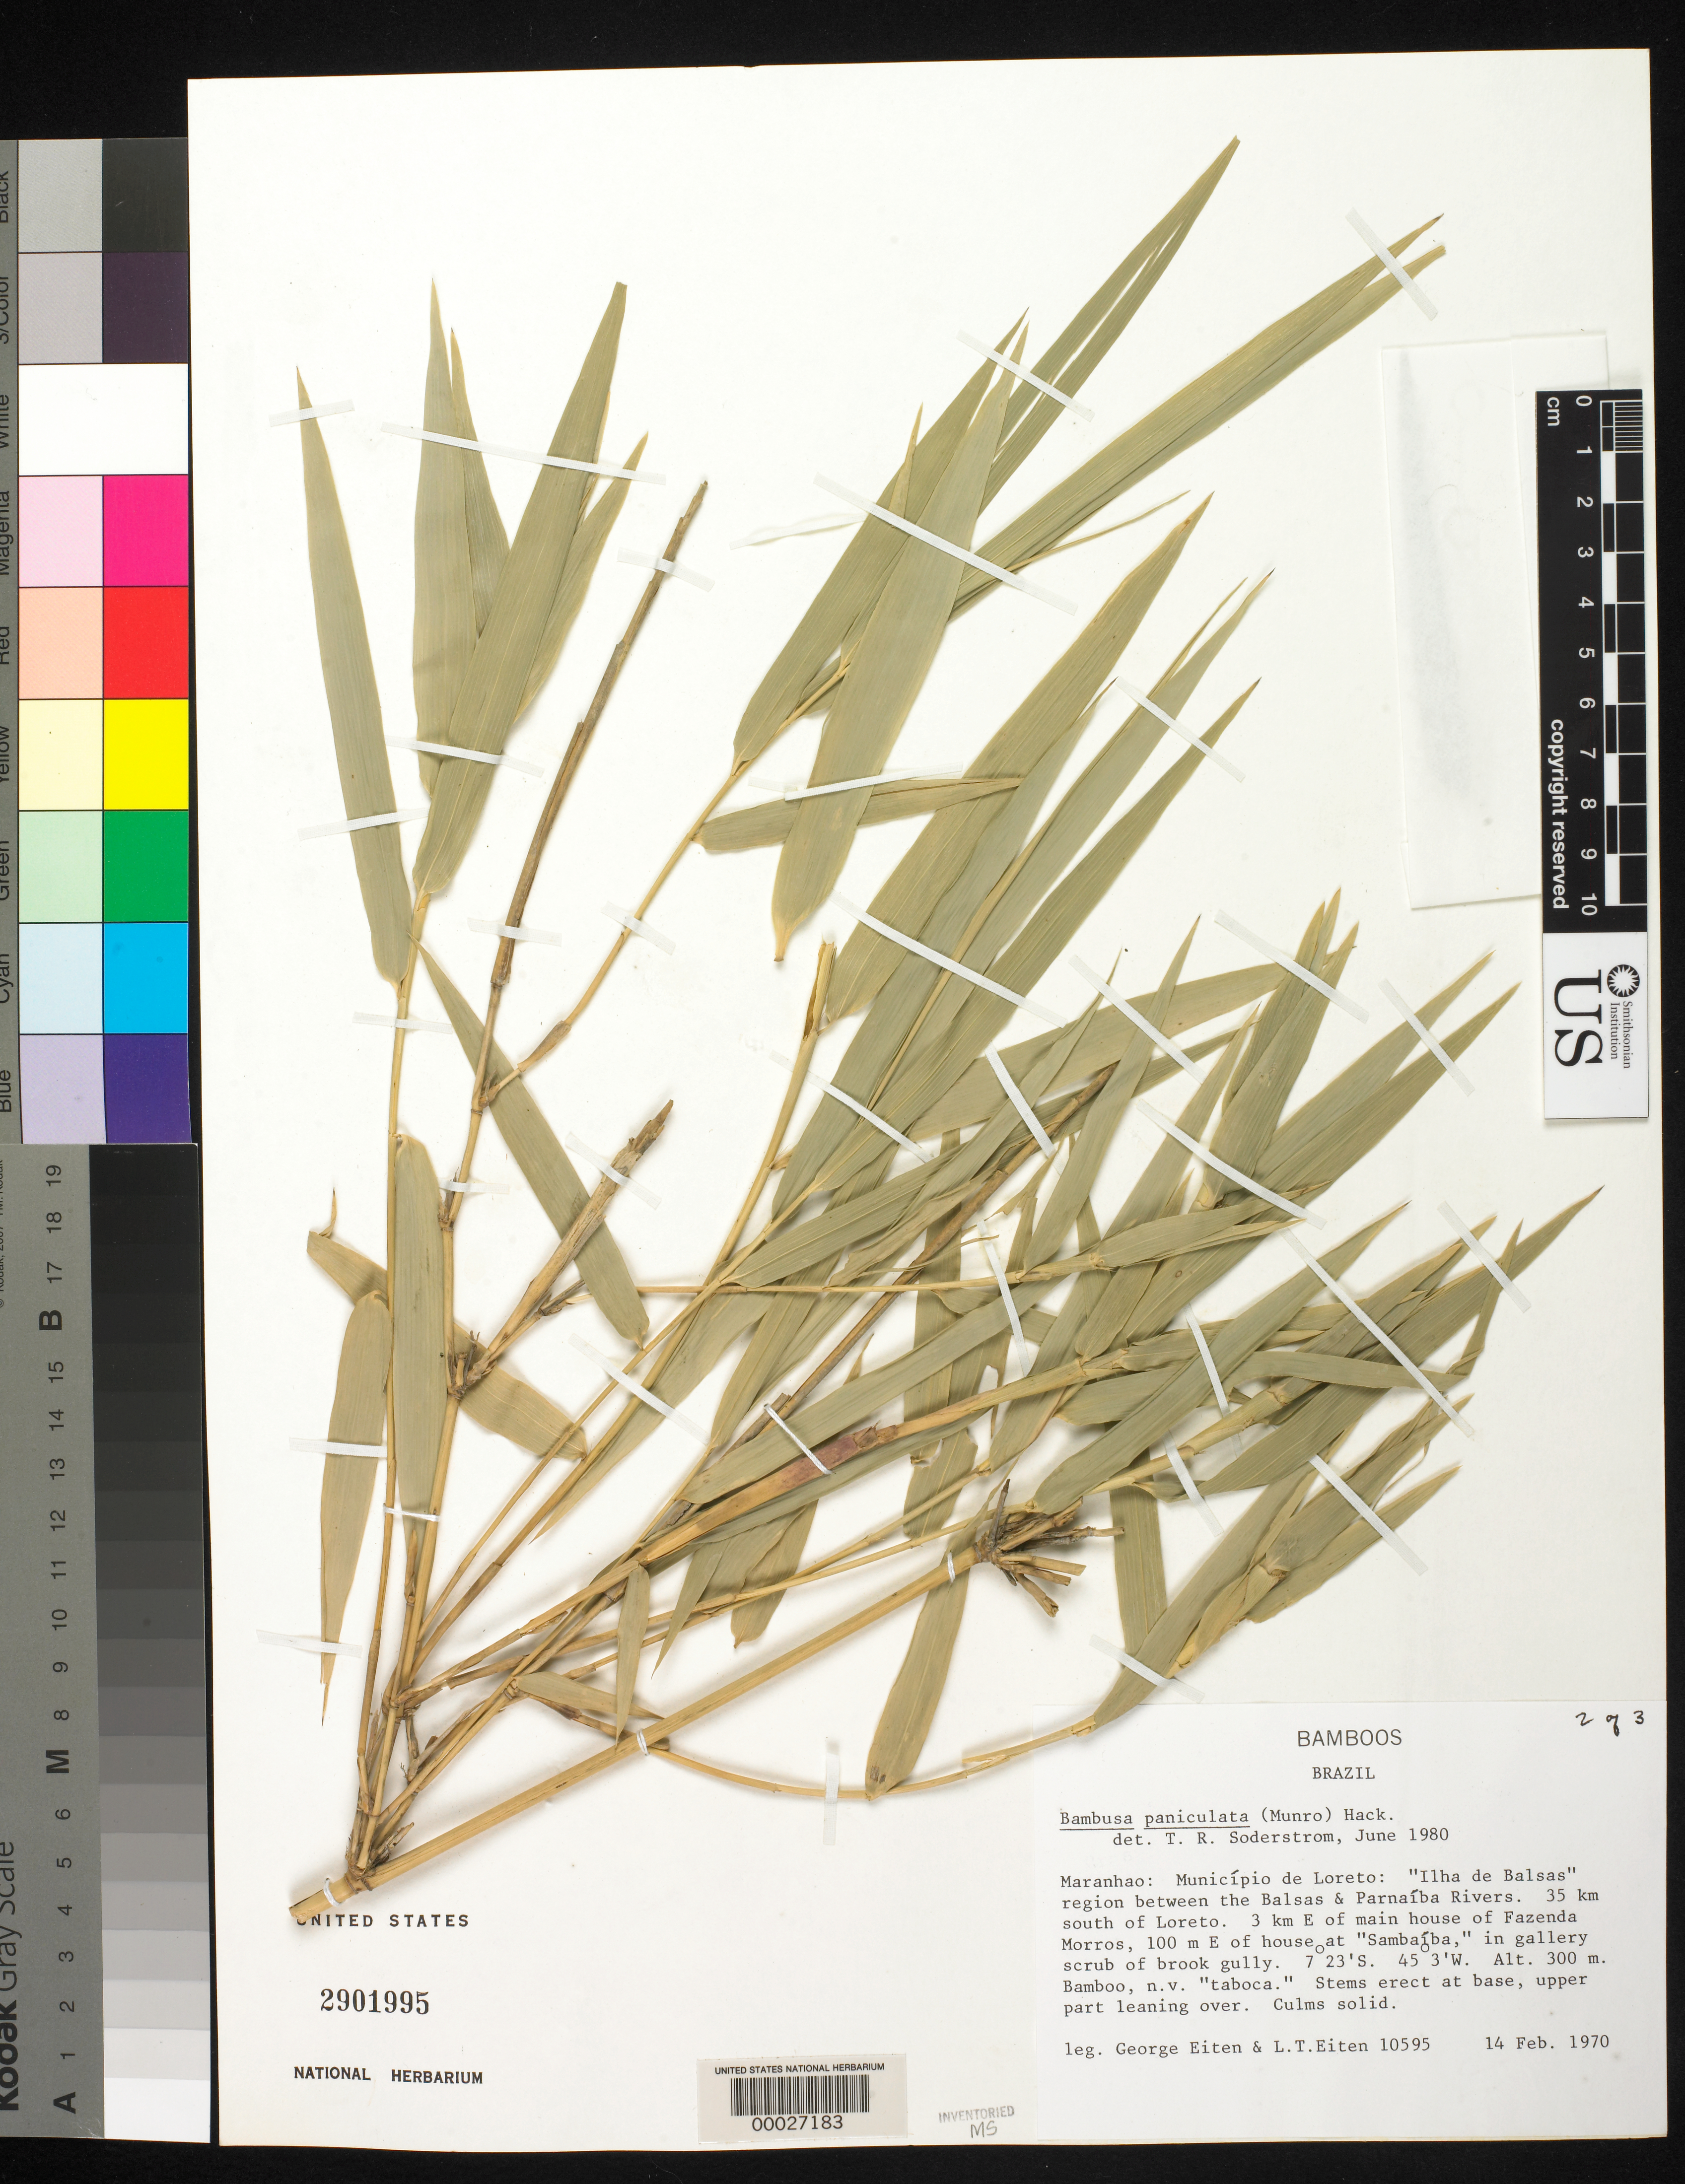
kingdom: Plantae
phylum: Tracheophyta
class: Liliopsida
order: Poales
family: Poaceae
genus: Bambusa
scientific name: Bambusa paniculata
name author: (Munro) Hack.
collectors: G. Eiten & L. T. Eiten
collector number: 10595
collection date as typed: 14 Feb 1970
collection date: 1970-02-14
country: Brazil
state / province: Maranhão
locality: Loreto, ilha de balsas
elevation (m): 300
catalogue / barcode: US 2901995